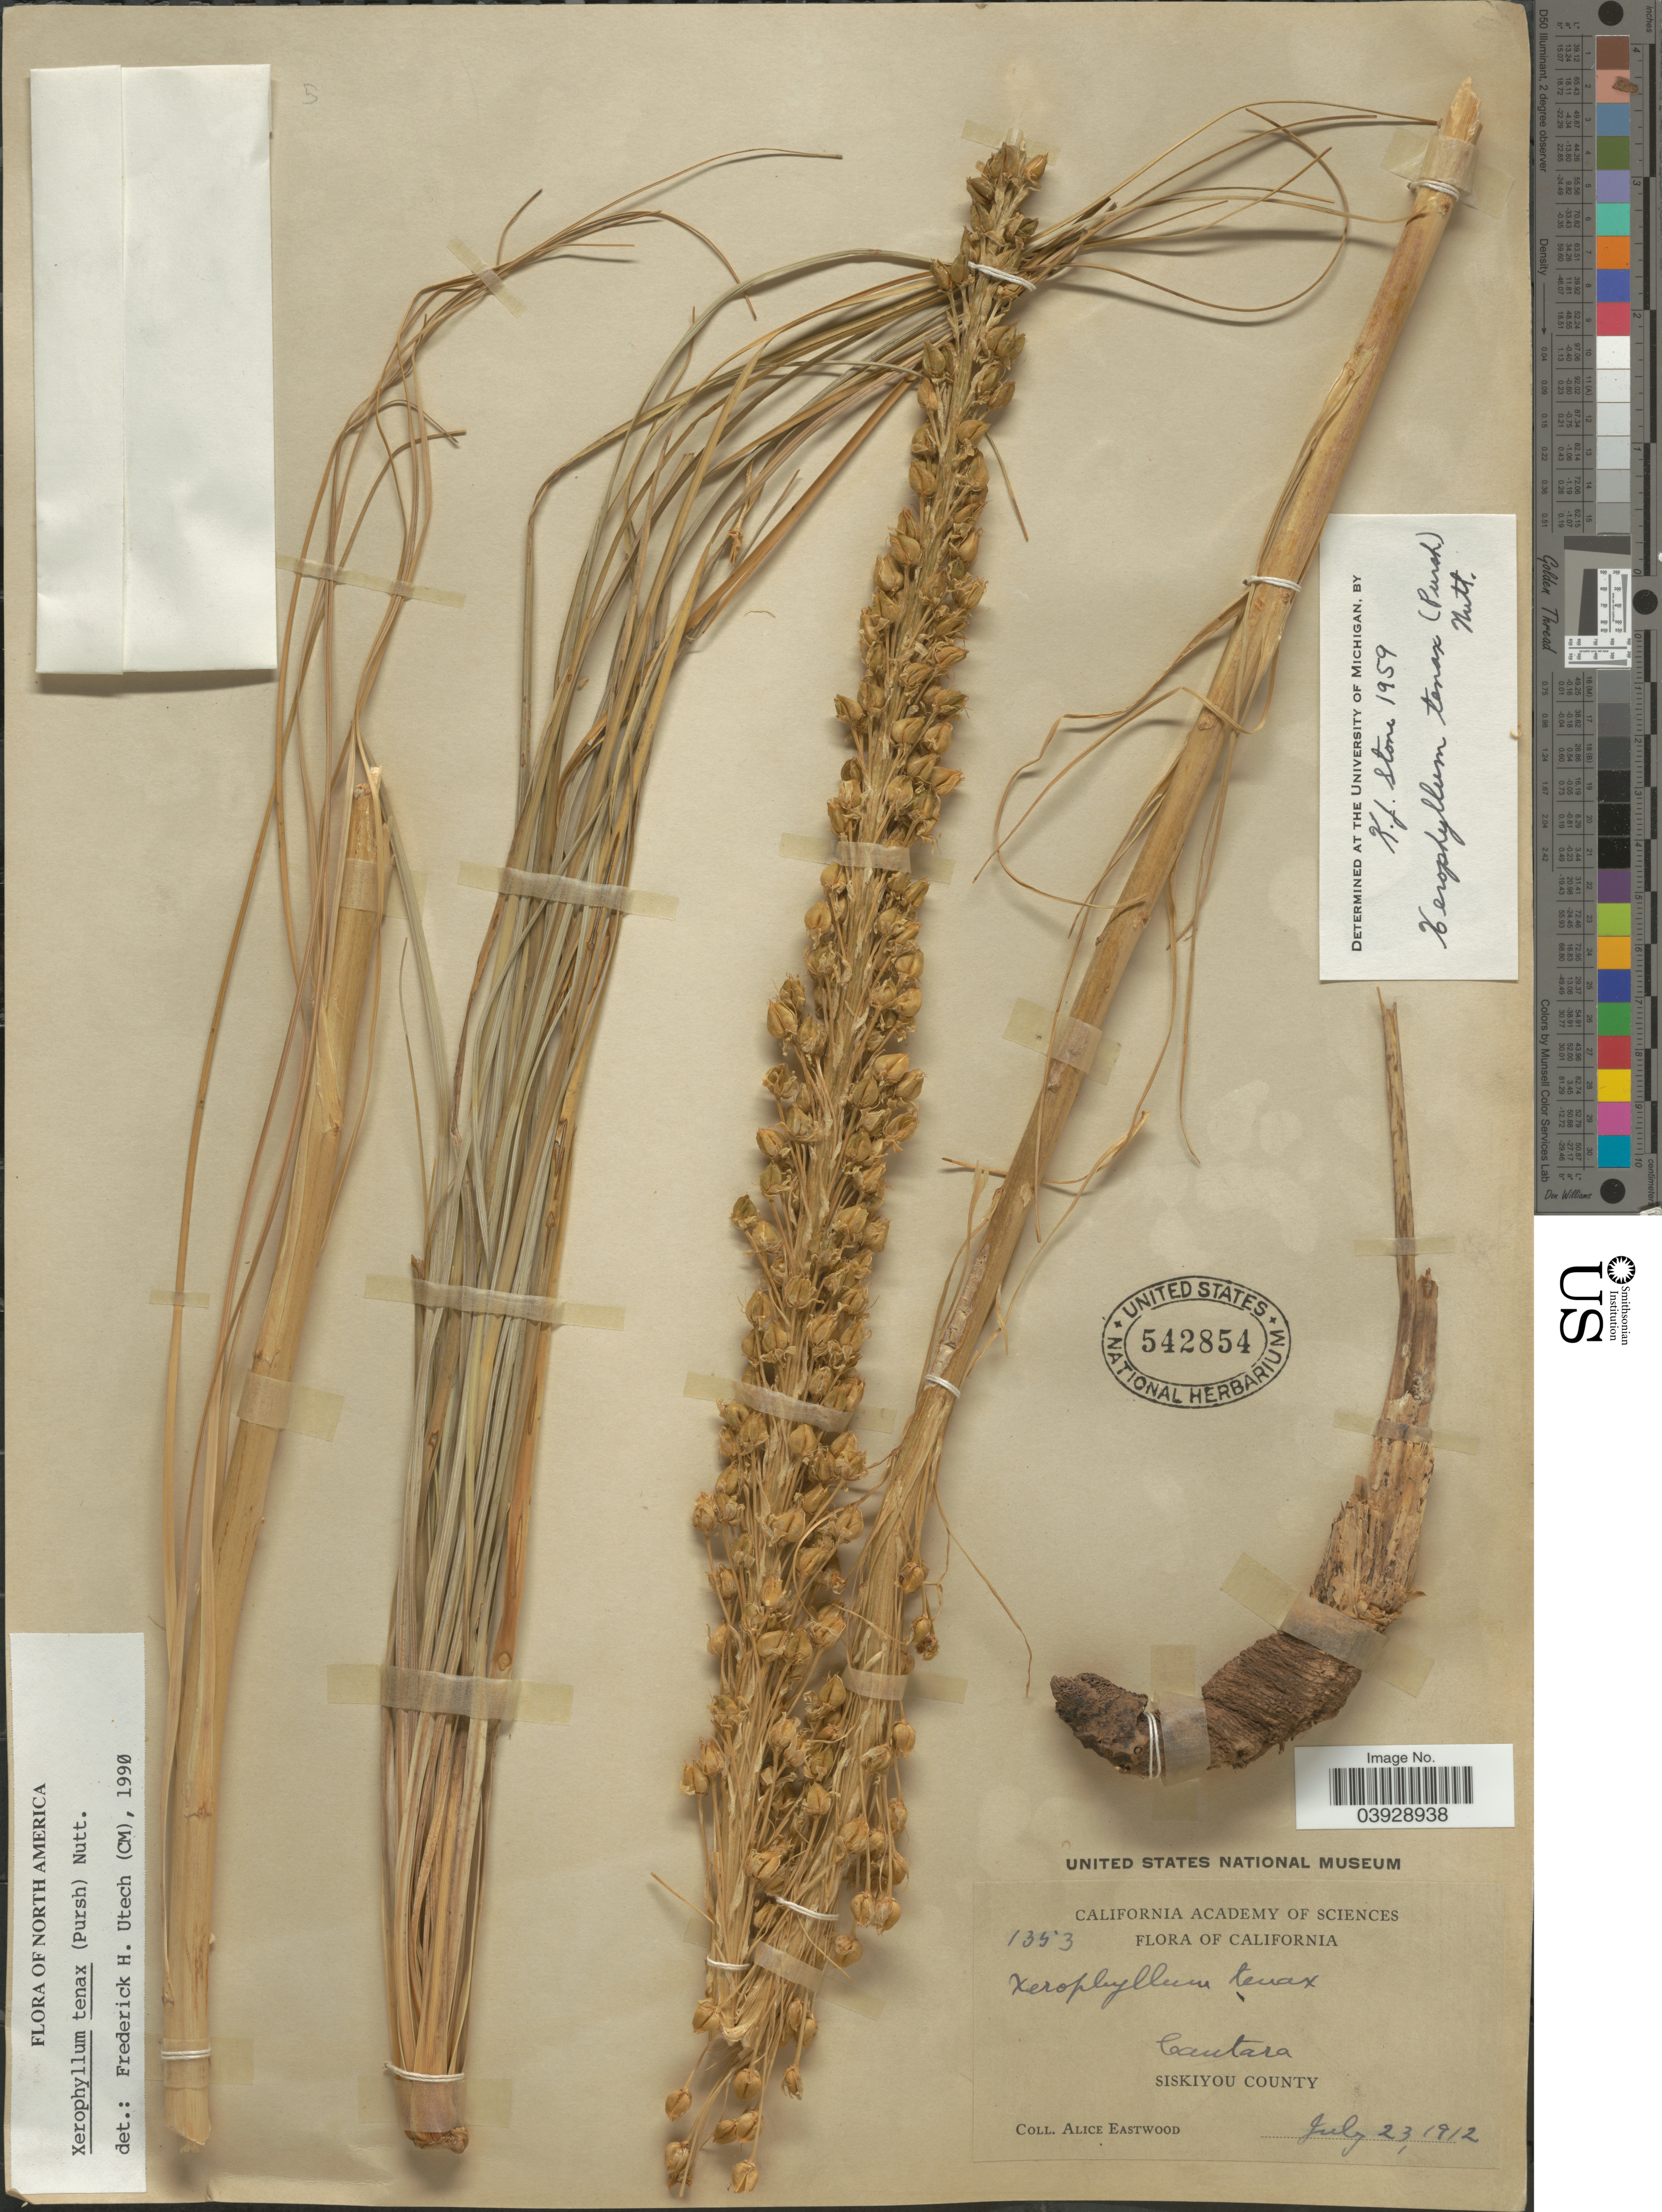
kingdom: Plantae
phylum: Tracheophyta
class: Liliopsida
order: Liliales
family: Melanthiaceae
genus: Xerophyllum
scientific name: Xerophyllum tenax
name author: (Pursh) Nutt.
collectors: A. Eastwood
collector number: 1353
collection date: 1912-07-23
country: United States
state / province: California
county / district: Siskiyou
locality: Cantara. Siskiyou County.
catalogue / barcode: US 542854